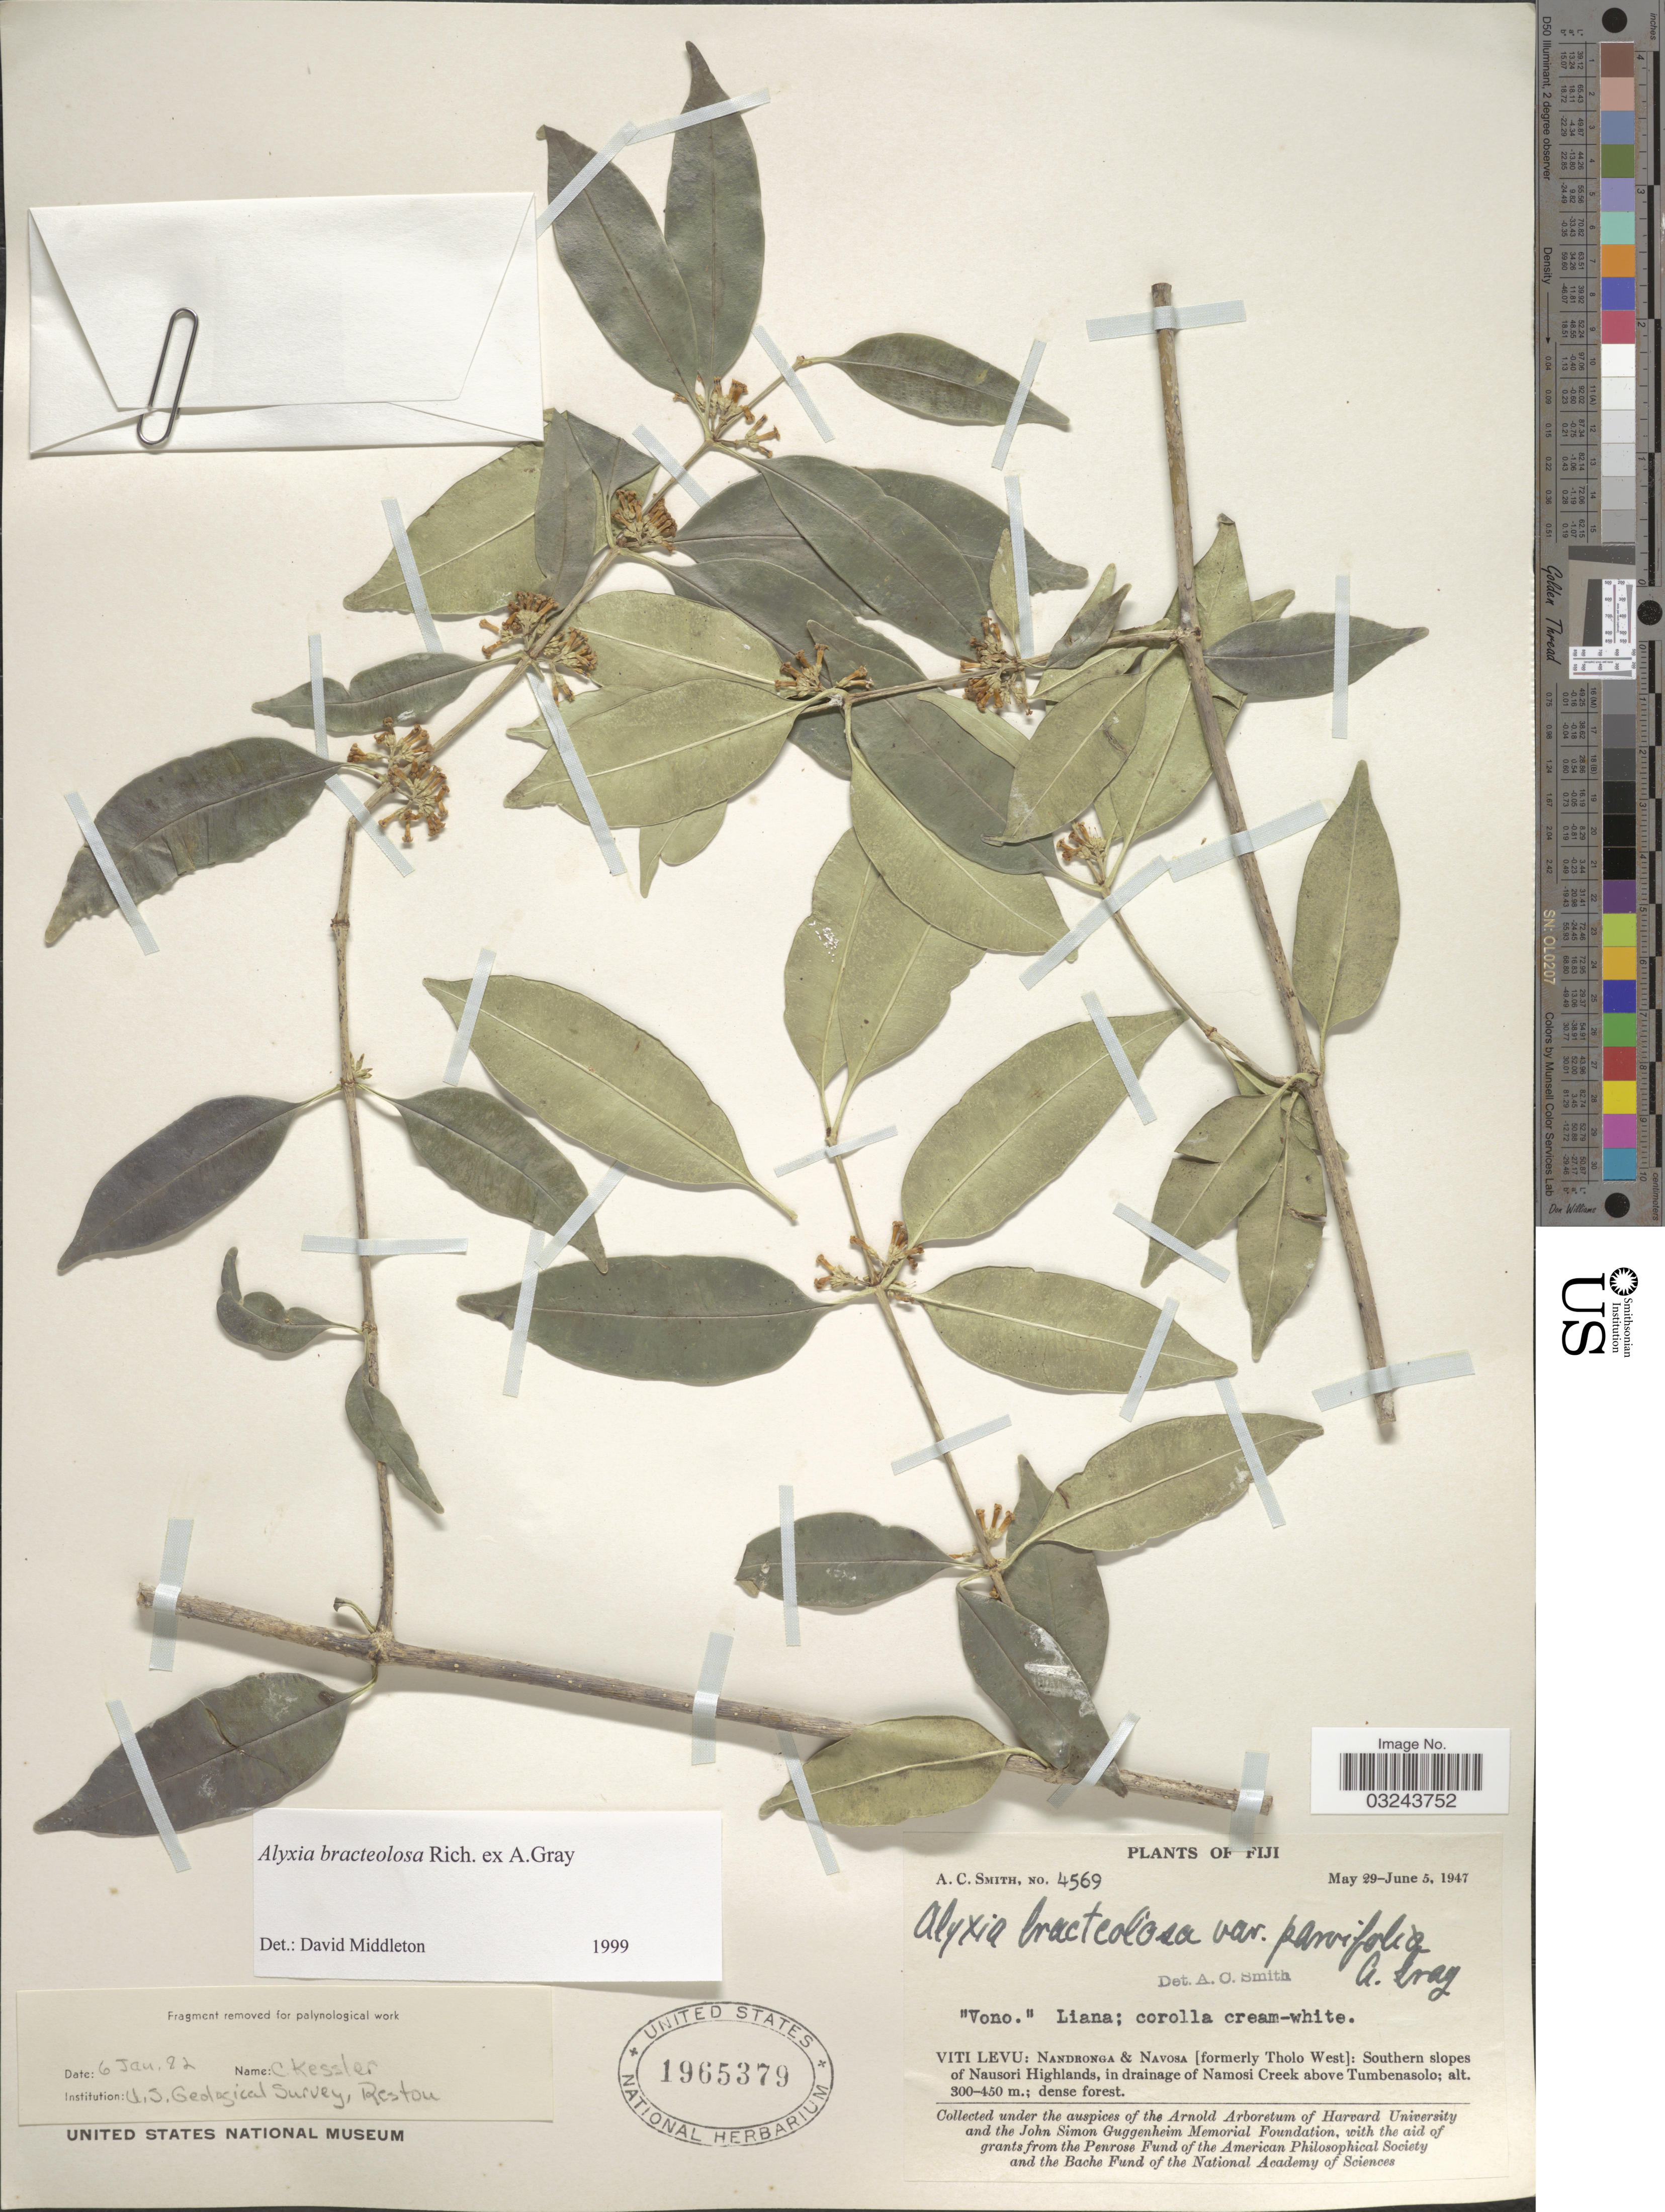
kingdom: Plantae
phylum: Tracheophyta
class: Magnoliopsida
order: Gentianales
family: Apocynaceae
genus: Alyxia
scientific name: Alyxia bracteolosa var. angustifolia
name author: A. Gray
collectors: A. C. Smith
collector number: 4569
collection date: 1947-05-29/1947-06-05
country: Fiji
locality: Viti Levu: Nandronga & Navosa [formerly Tholo West]: Southern slopes of Nausori Highlands, in drainage of Namosi Creek above Tumbenasolo.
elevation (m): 300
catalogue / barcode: US 1965379